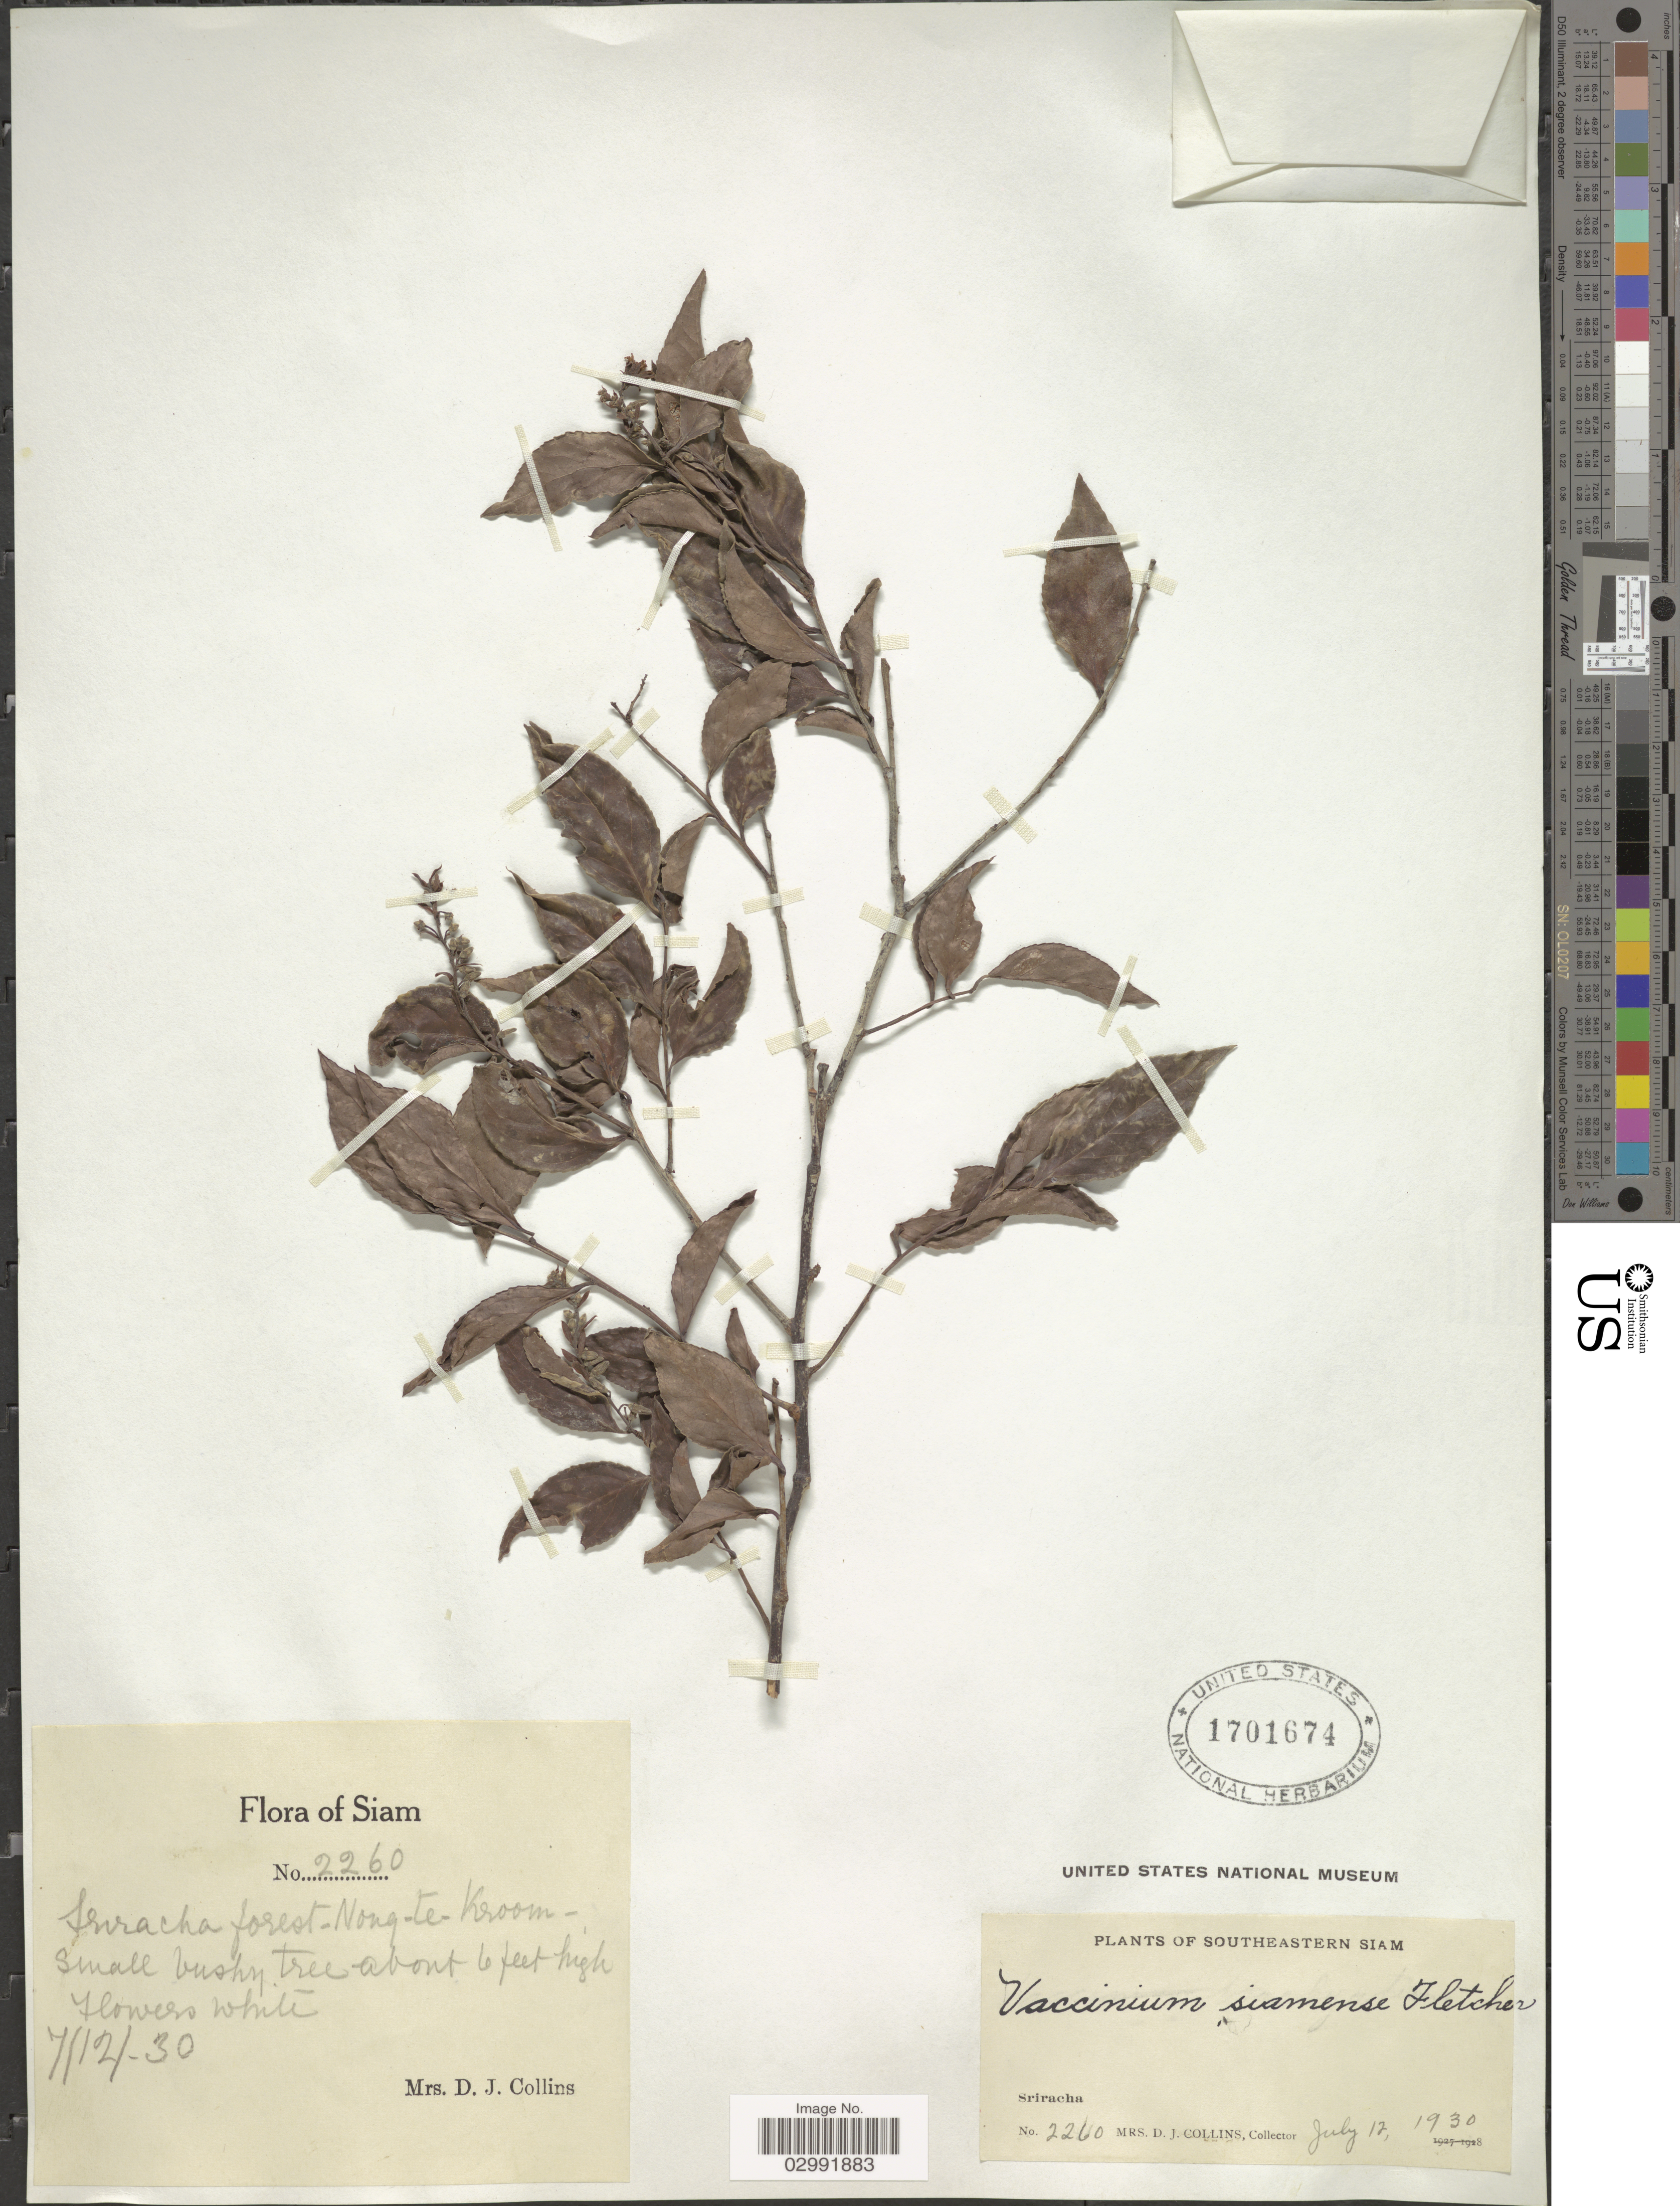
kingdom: Plantae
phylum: Tracheophyta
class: Magnoliopsida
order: Ericales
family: Ericaceae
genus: Vaccinium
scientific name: Vaccinium bracteatum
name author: Thunb.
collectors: Mrs. D. J. Collins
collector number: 2260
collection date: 1930-07-12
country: Thailand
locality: Southeastern Siam. Sriracha. Sriracha forest - Nong-te-kroom [interpreted].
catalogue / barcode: US 1701674